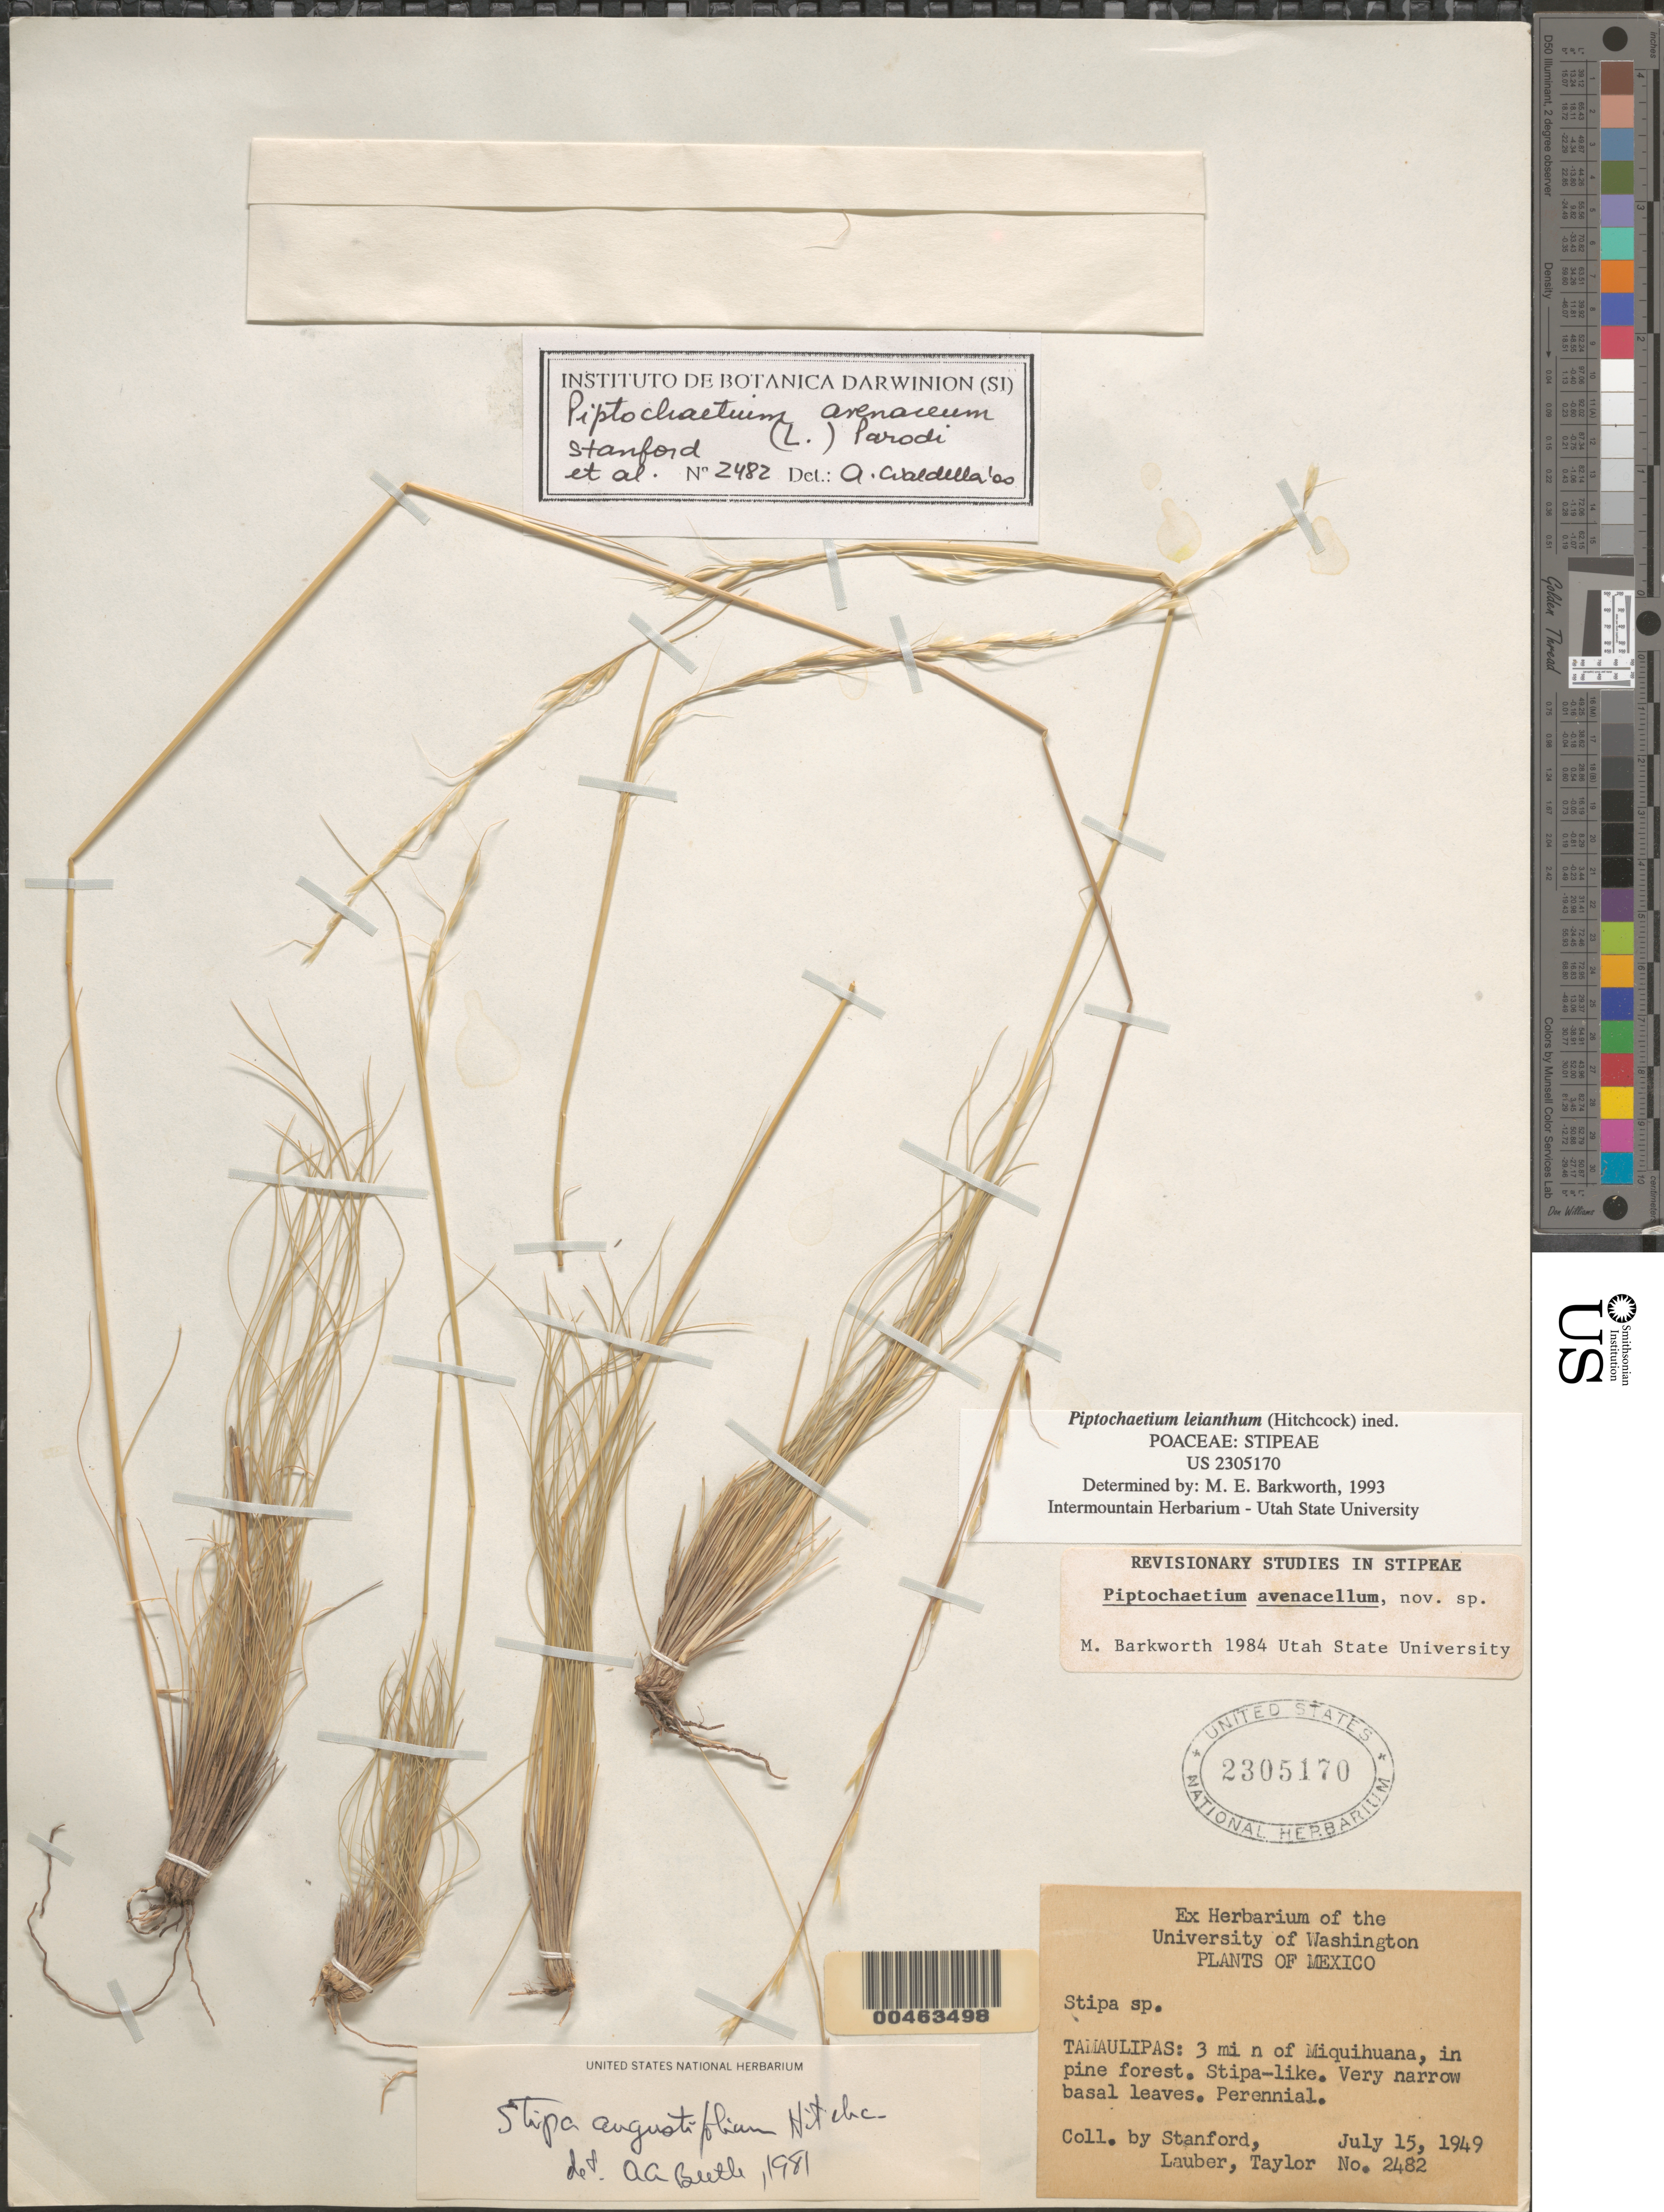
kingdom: Plantae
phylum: Tracheophyta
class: Liliopsida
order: Poales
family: Poaceae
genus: Piptochaetium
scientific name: Piptochaetium leianthum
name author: (Hitchc.) Beetle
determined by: Barkworth, M. E.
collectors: -. Stanford, -. Lauber & -- Taylor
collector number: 2482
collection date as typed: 15 Jul 1949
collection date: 1949-07-15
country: Mexico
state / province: Tamaulipas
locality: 3 mi N of Miquihuana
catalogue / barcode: US 2305170